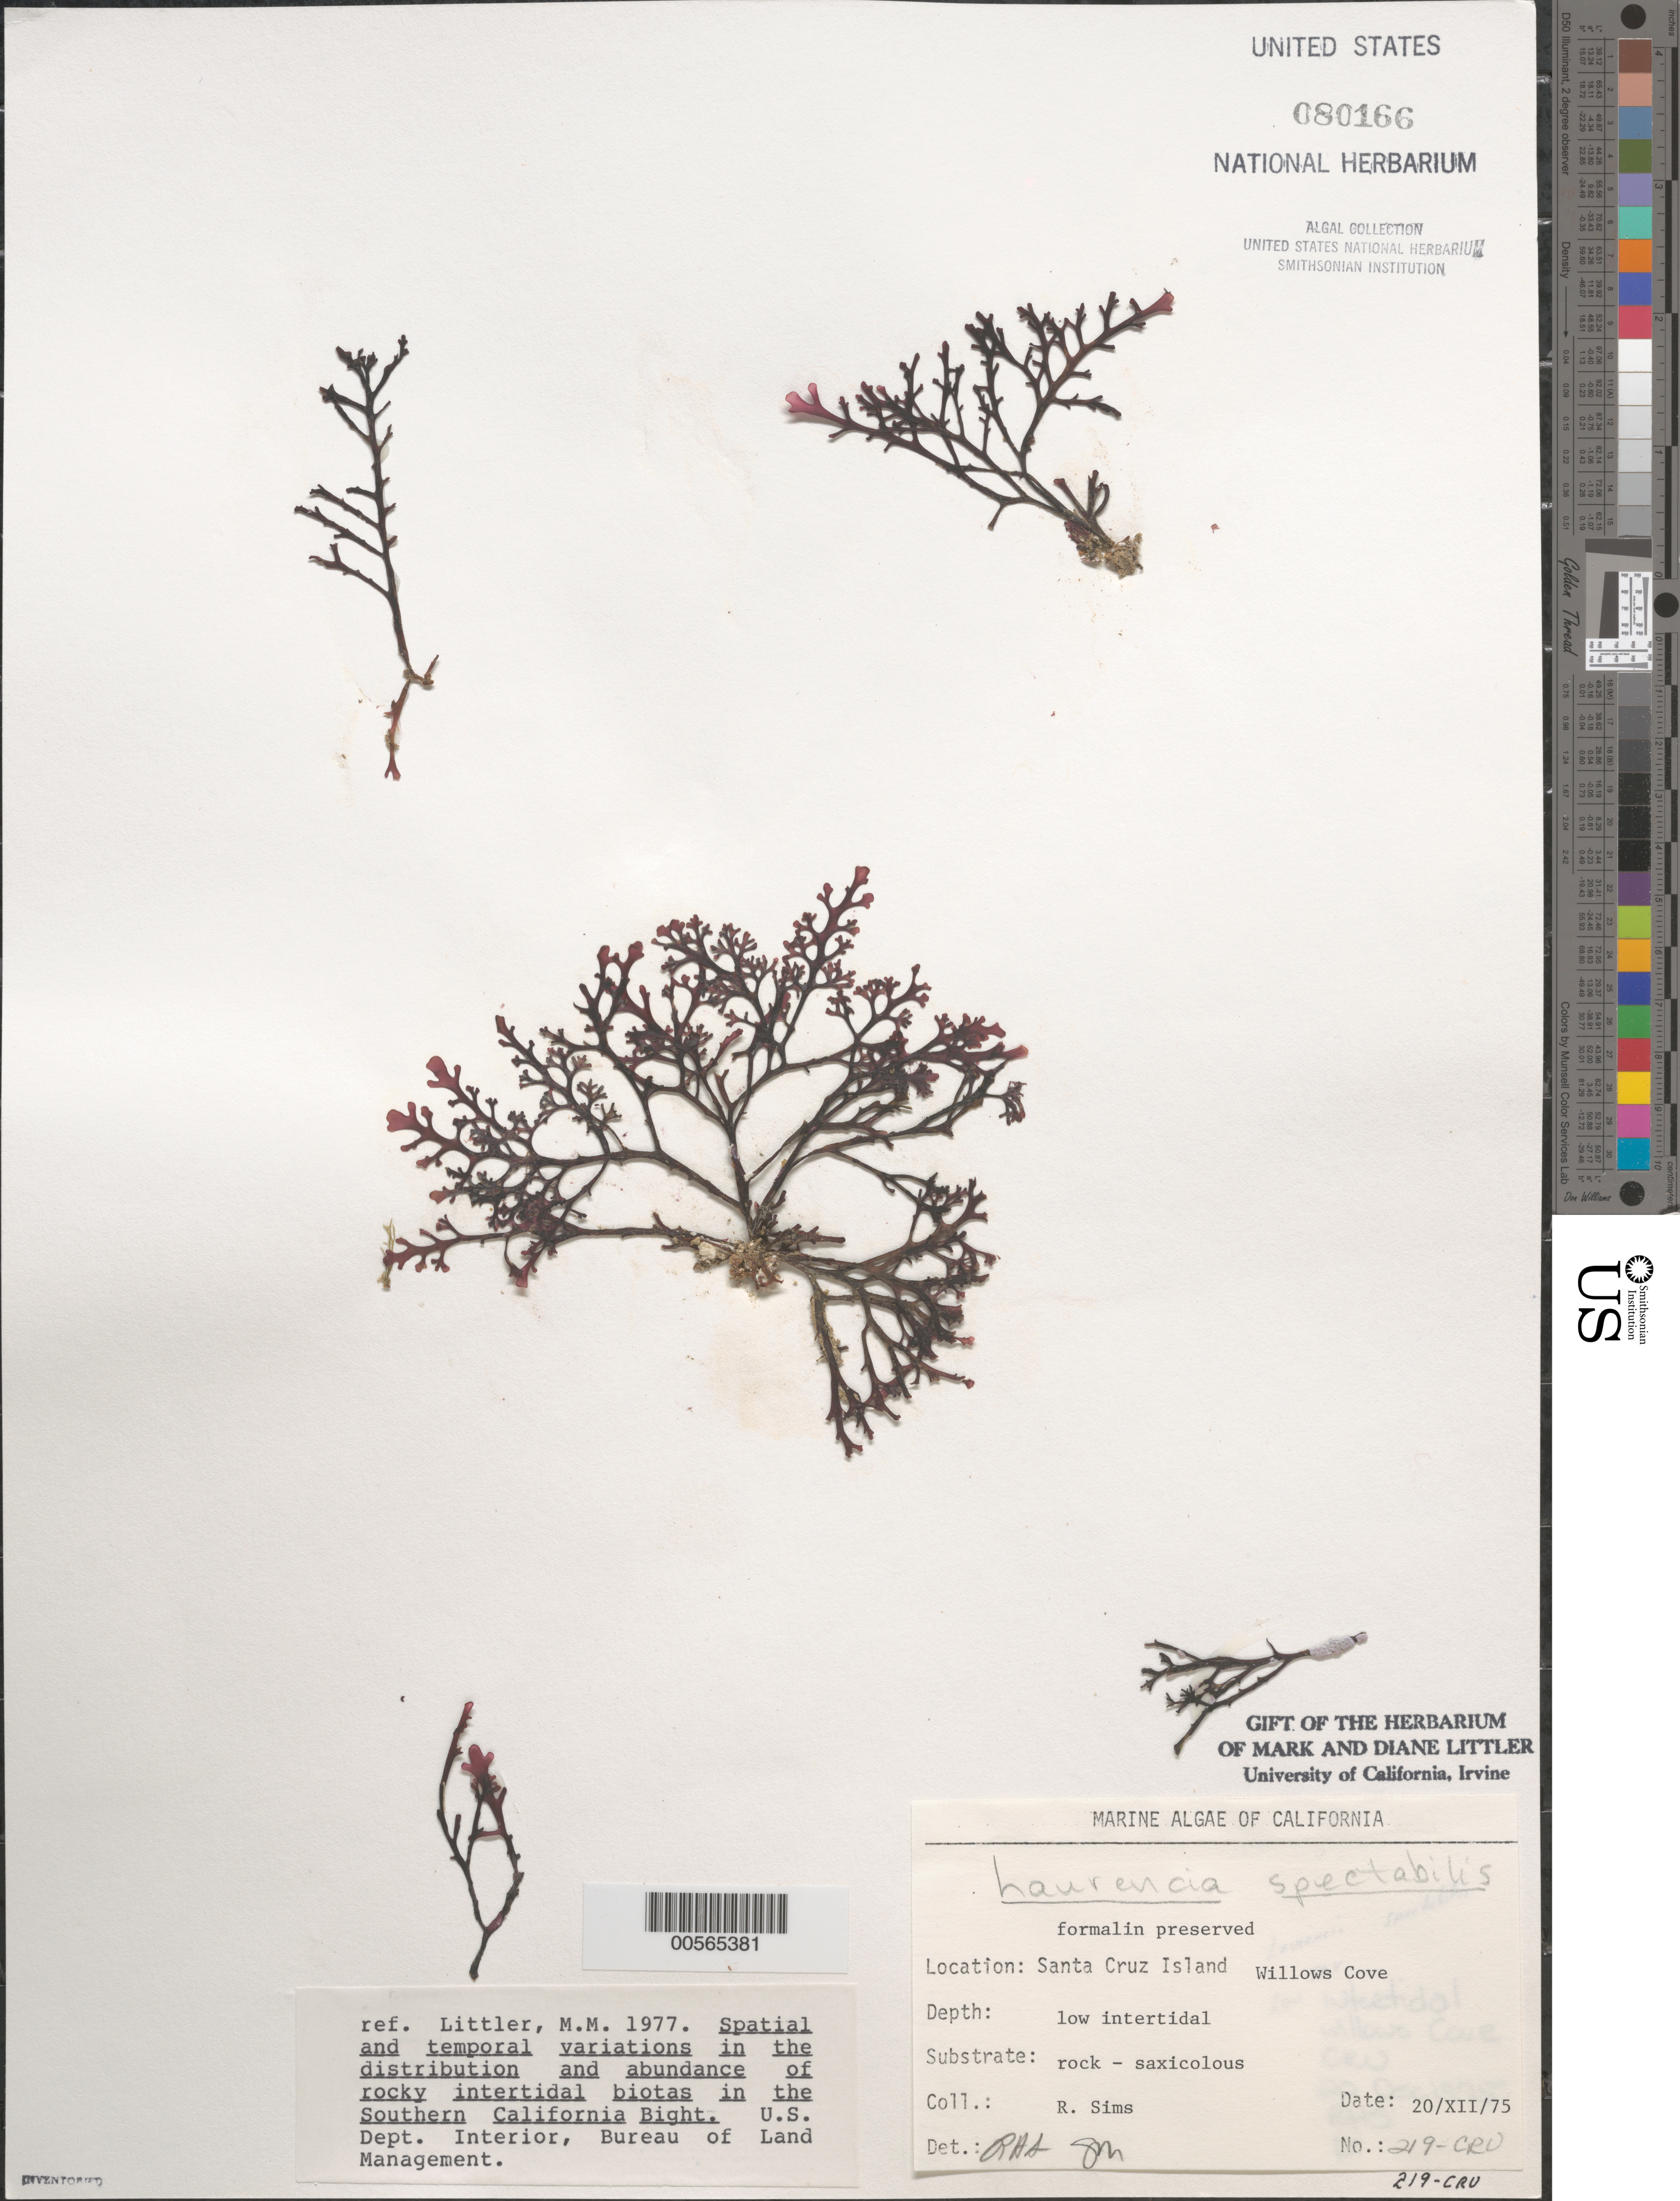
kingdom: Plantae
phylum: Rhodophyta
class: Florideophyceae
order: Ceramiales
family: Rhodomelaceae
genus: Osmundea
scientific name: Osmundea spectabilis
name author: (Postels & Rupr.) K.W. Nam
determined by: Algae name updating Project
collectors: R. H. Sims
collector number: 219-cru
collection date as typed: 20 Dec 1975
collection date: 1975-12-20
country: United States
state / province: California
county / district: Santa Barbara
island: Santa Cruz Island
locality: Willows Anchorage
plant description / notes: BLM-SOCALBIGHT Rocky Intertidal Survey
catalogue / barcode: US 80166